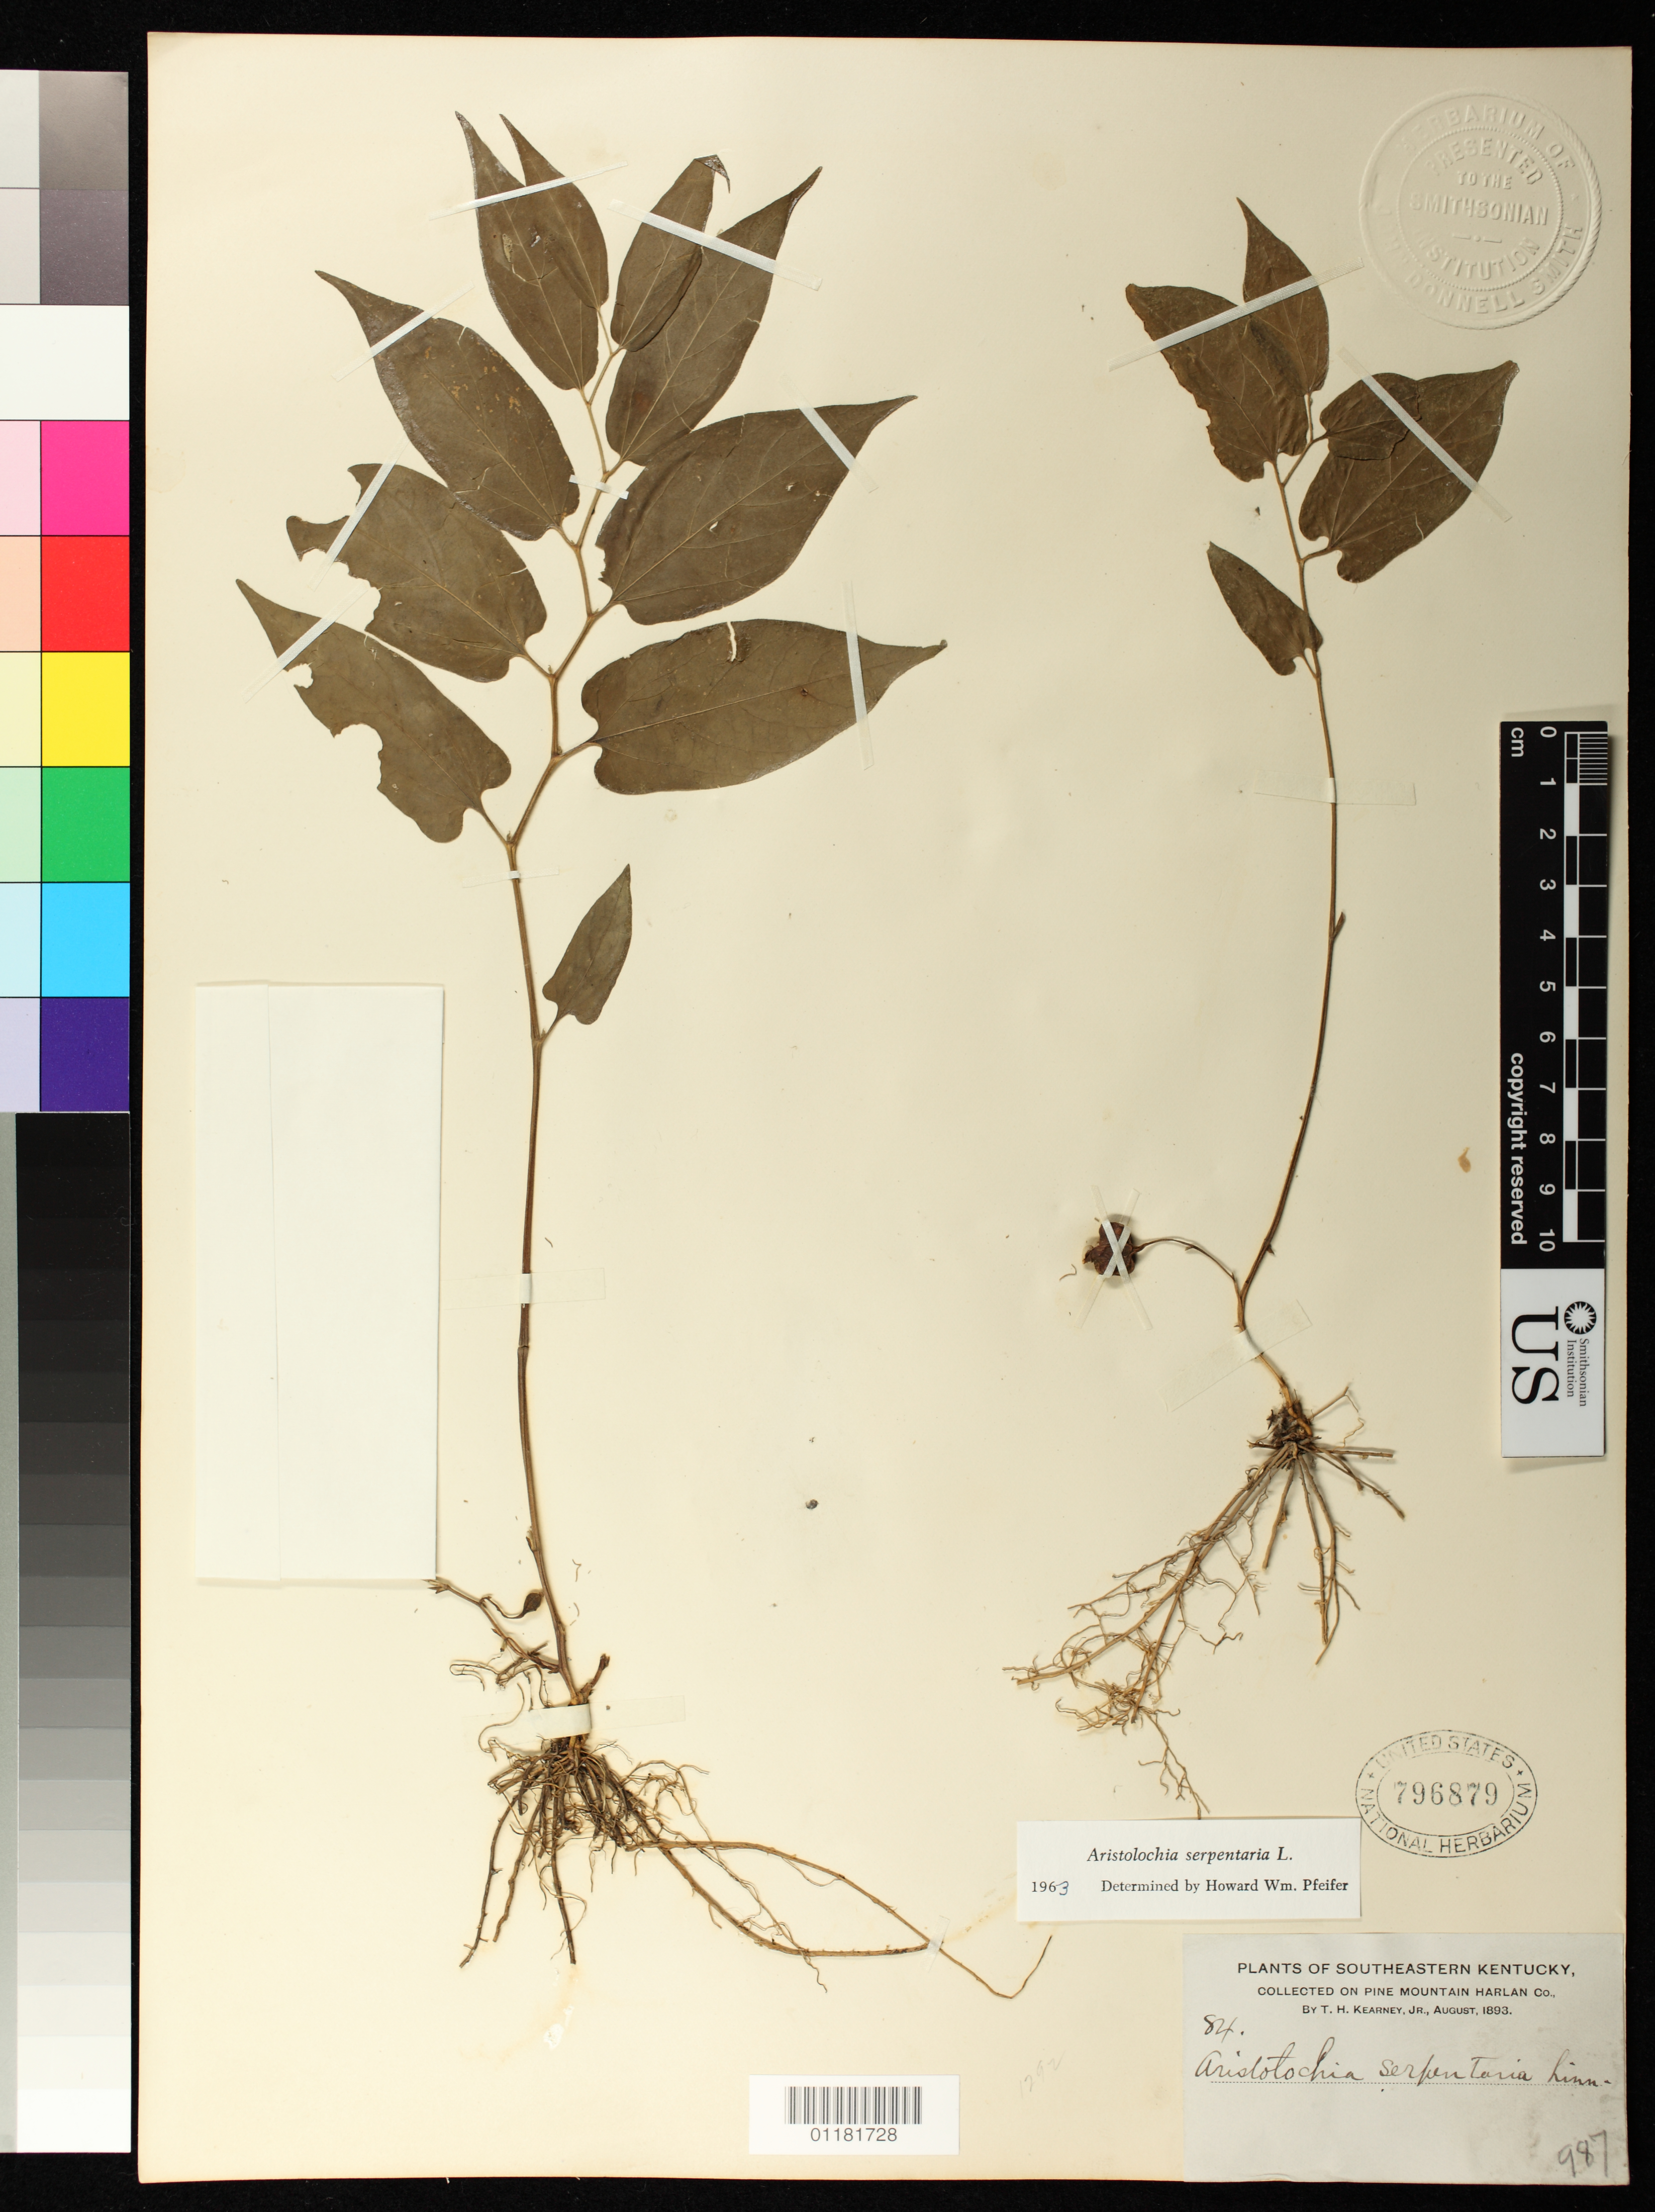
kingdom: Plantae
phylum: Tracheophyta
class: Magnoliopsida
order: Piperales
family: Aristolochiaceae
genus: Aristolochia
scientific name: Aristolochia serpentaria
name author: L.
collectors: T. H. Kearney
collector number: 84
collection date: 1893-08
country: United States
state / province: Kentucky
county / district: Harlan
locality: Pine Mountain, Harlan County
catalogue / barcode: US 796879